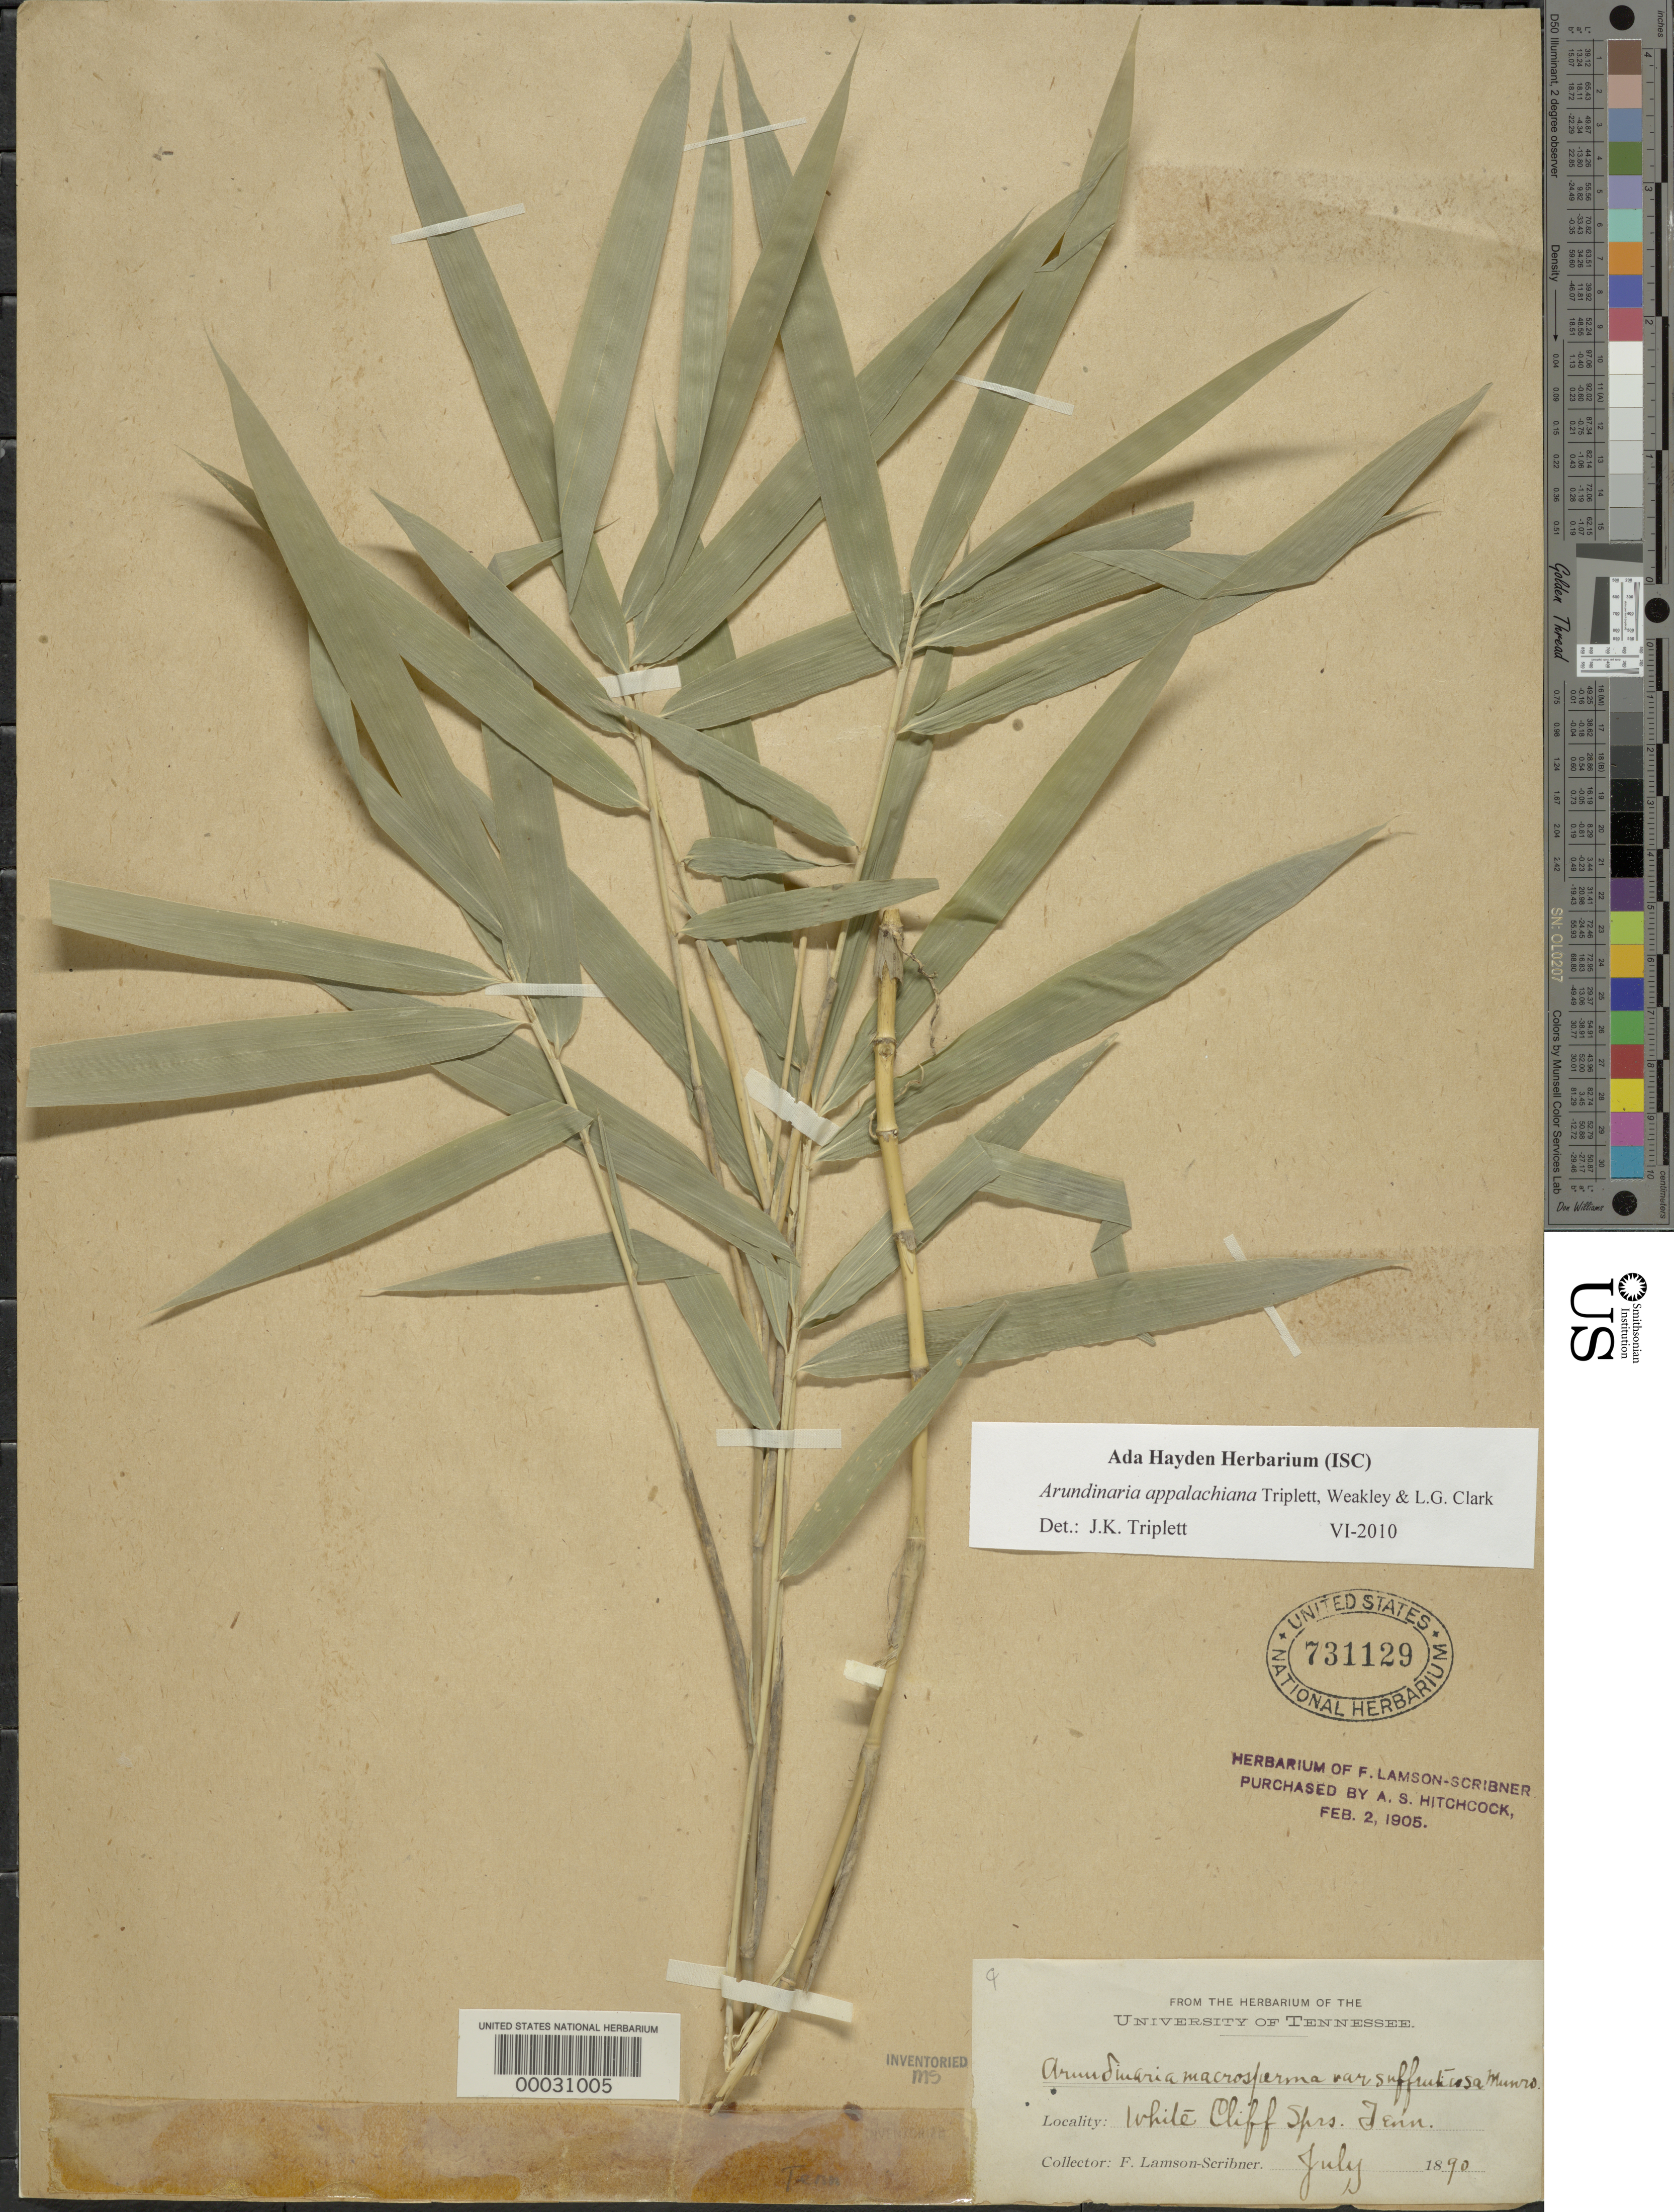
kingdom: Plantae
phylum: Tracheophyta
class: Liliopsida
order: Poales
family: Poaceae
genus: Arundinaria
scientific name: Arundinaria appalachiana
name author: Triplett et al.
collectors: F. L. Scribner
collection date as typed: Jul 1890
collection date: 1890-07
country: United States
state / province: Tennessee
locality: White cliff springs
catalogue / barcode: US 731129